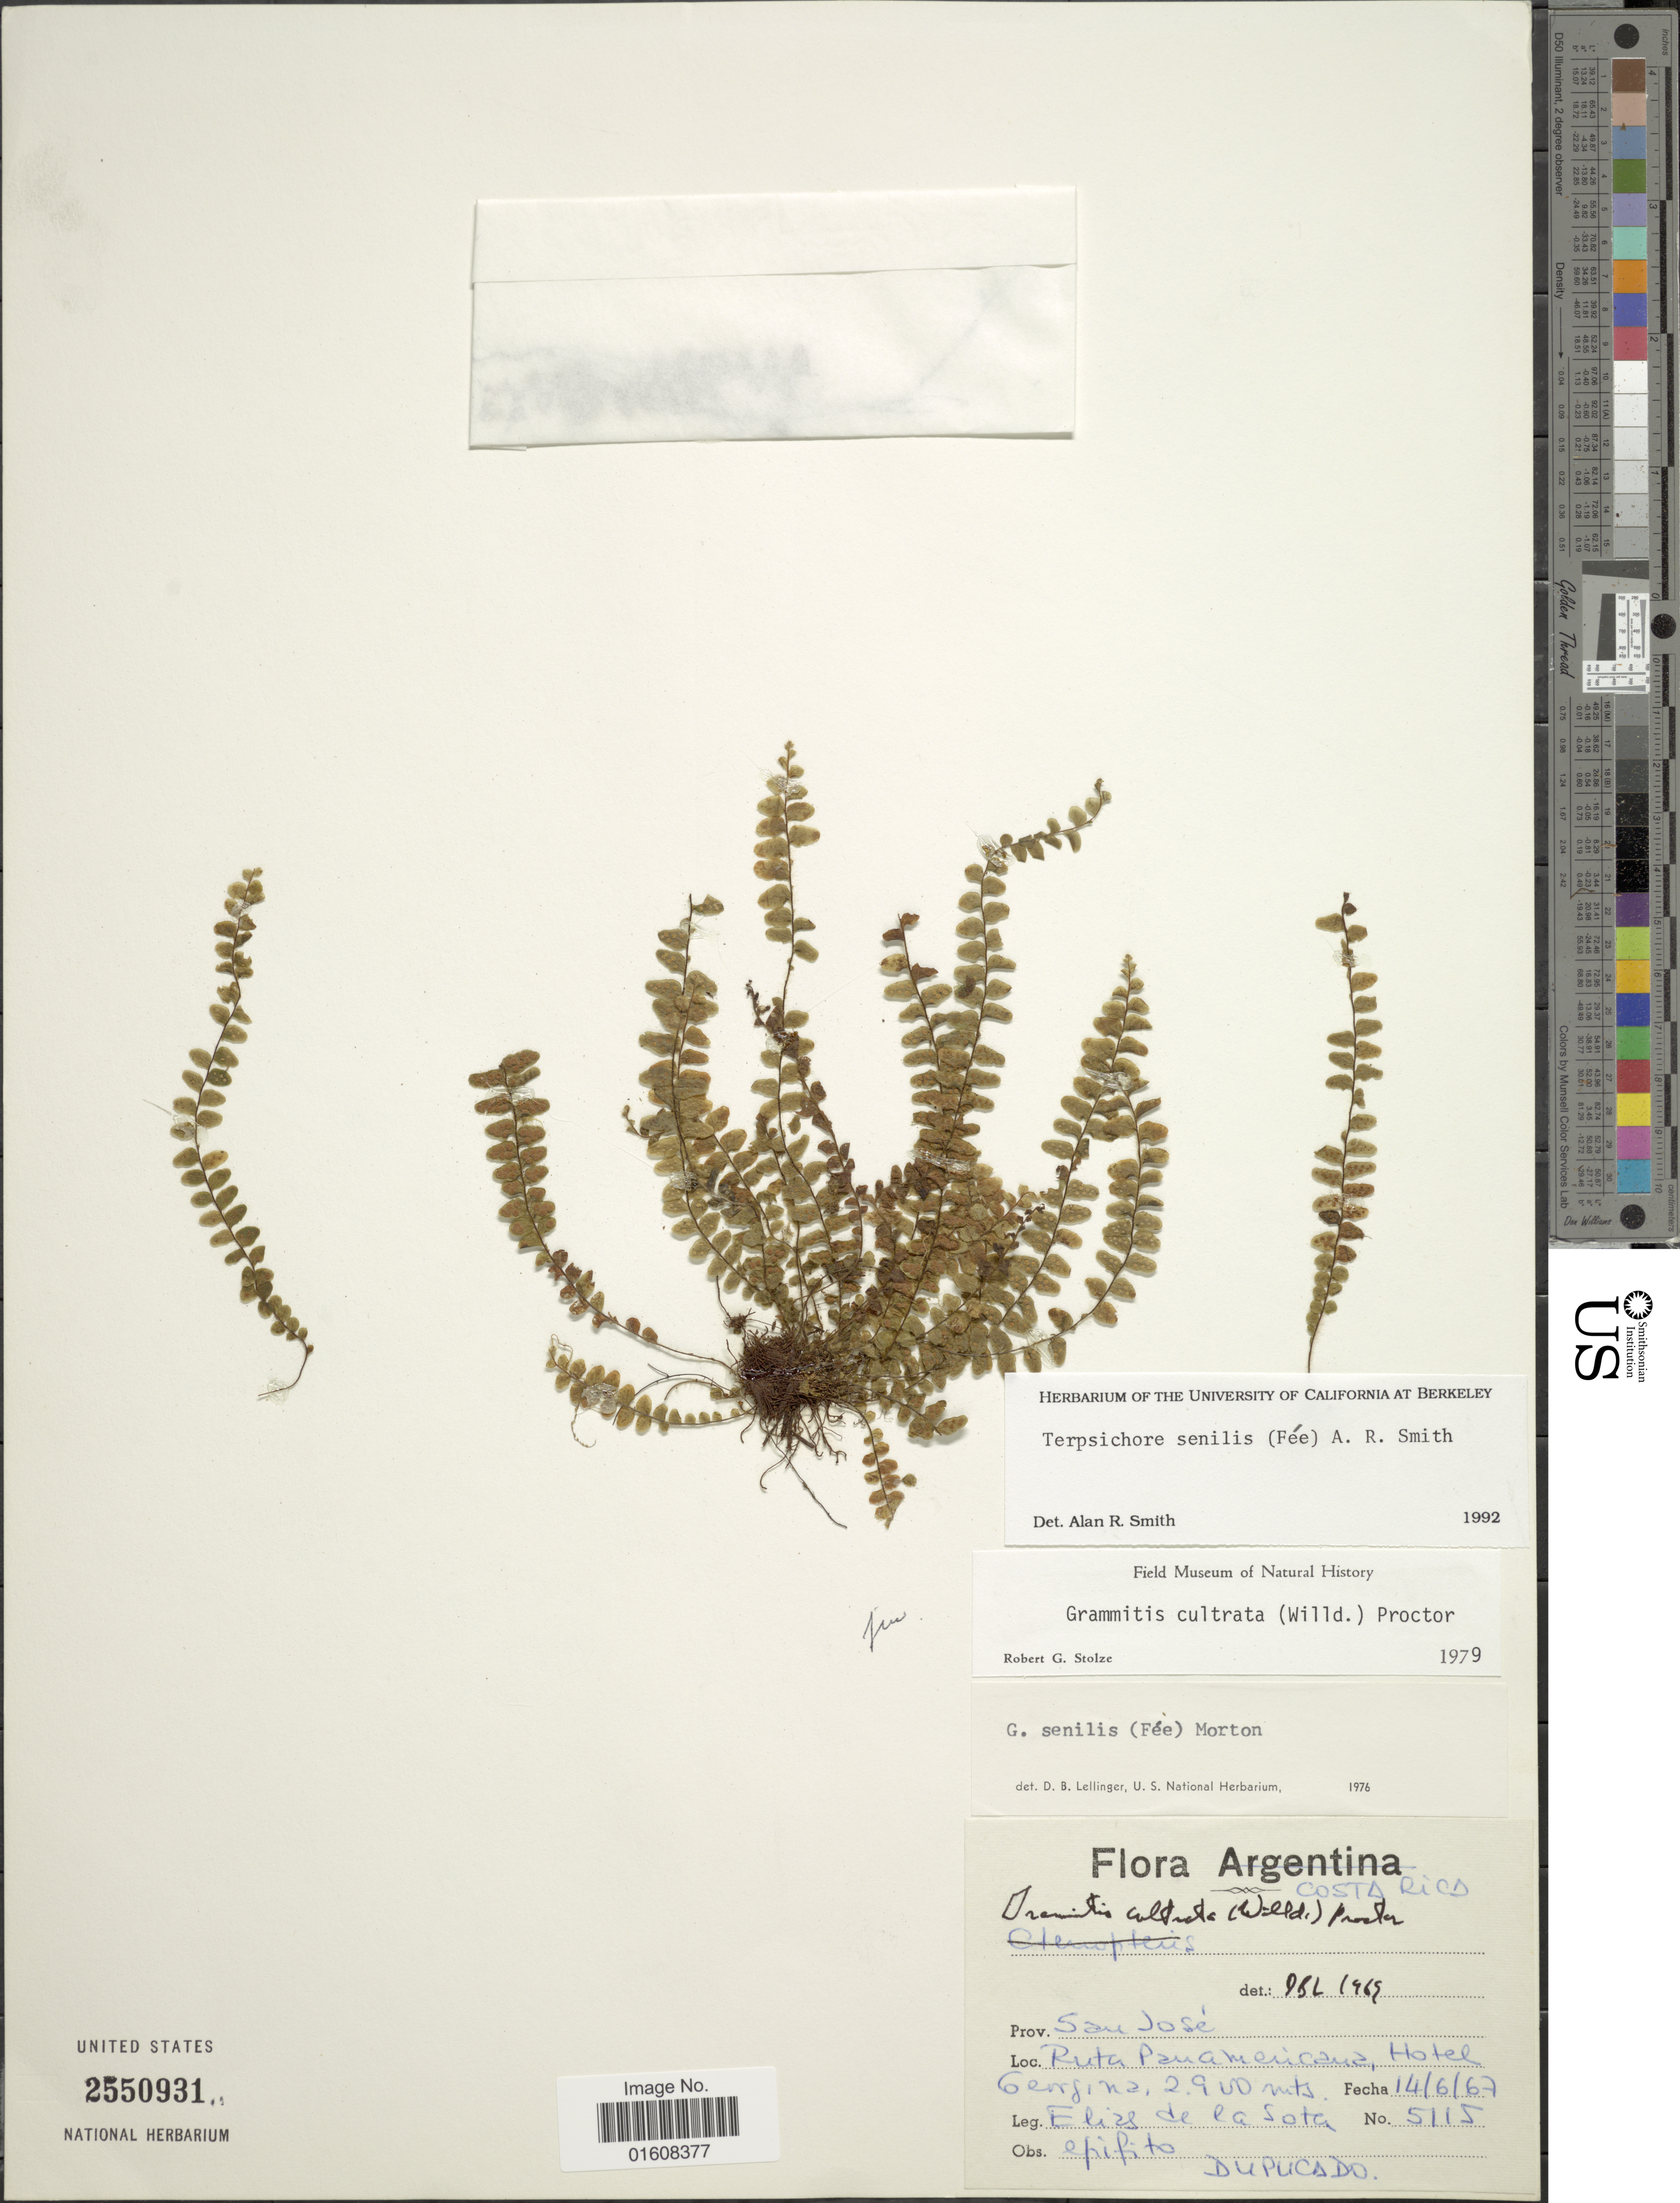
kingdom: Plantae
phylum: Tracheophyta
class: Polypodiopsida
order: Polypodiales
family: Polypodiaceae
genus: Alansmia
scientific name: Alansmia senilis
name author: (Fée) Moguel & M. Kessler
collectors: E. R. de la Sota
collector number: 5115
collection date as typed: Transcribed d/m/y: 14/6/67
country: Costa Rica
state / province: San José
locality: Ruta Panamericana, Hotel Georgina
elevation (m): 2900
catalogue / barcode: US 2550931